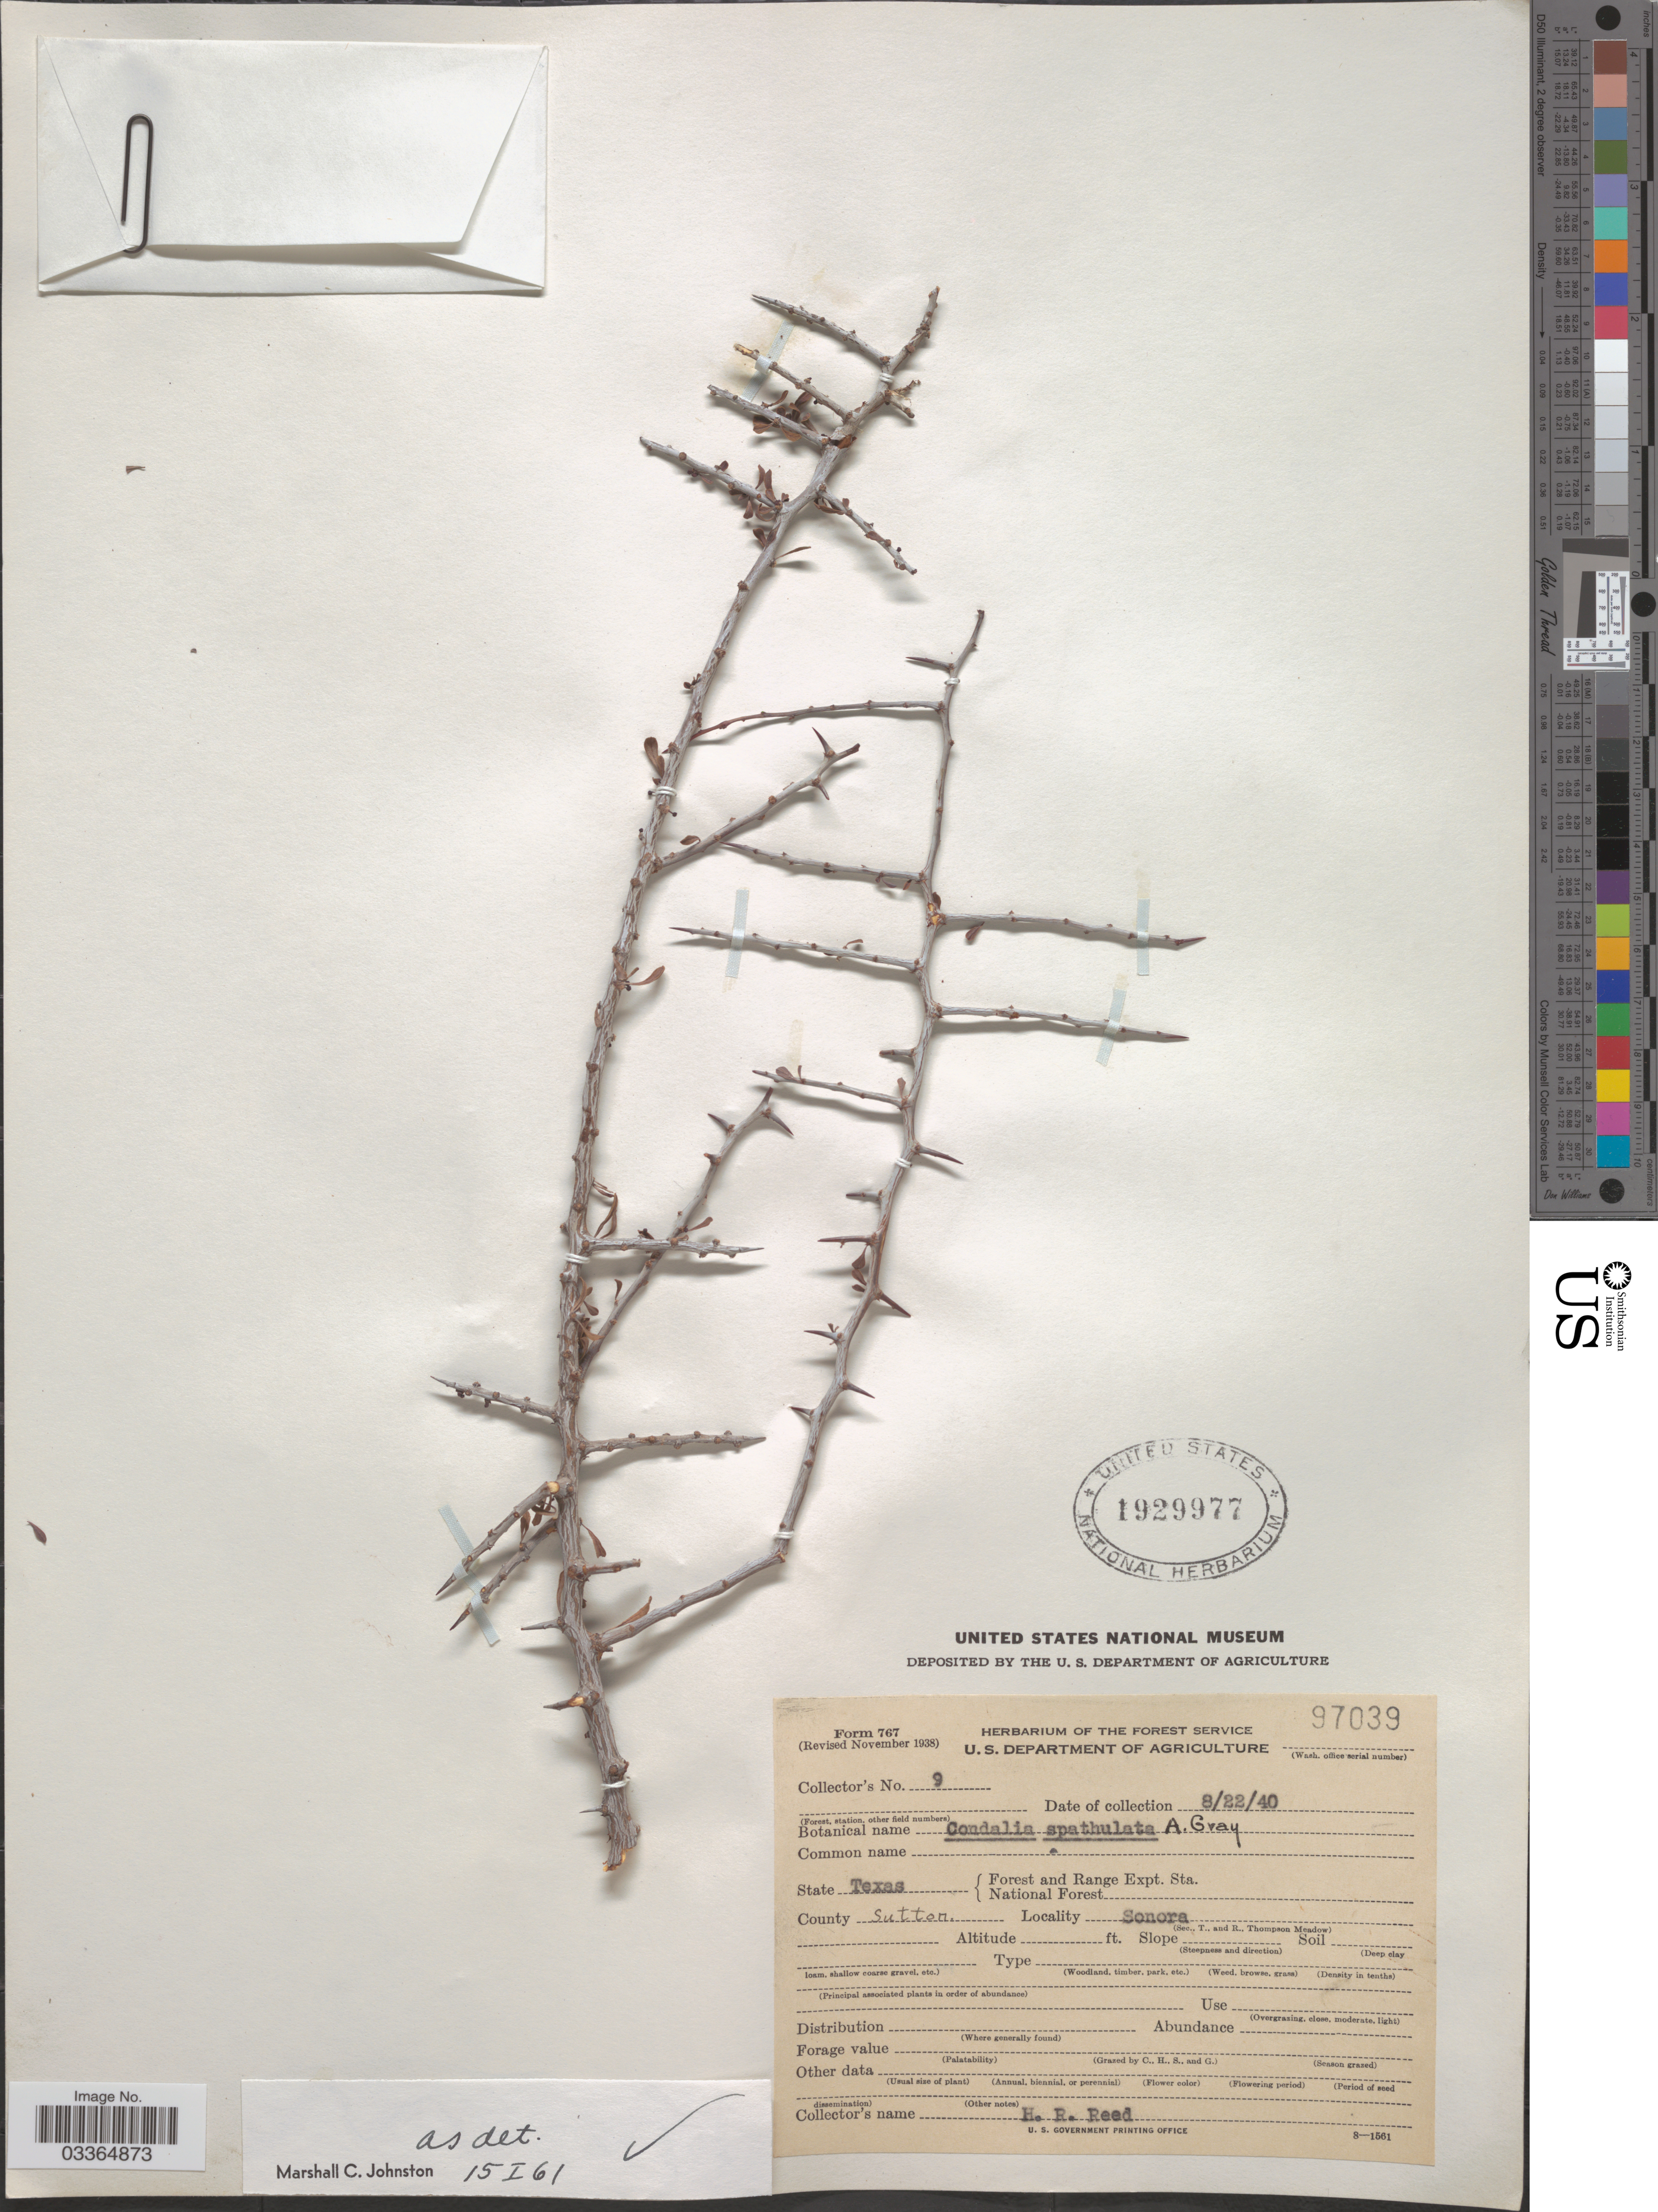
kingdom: Plantae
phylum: Tracheophyta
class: Magnoliopsida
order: Rosales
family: Rhamnaceae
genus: Condalia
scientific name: Condalia spathulata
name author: A. Gray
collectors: H. Reed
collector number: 9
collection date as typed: Transcribed d/m/y: 22/8/40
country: United States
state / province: Texas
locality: County Sutton. Sonora.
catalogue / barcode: US 1929977